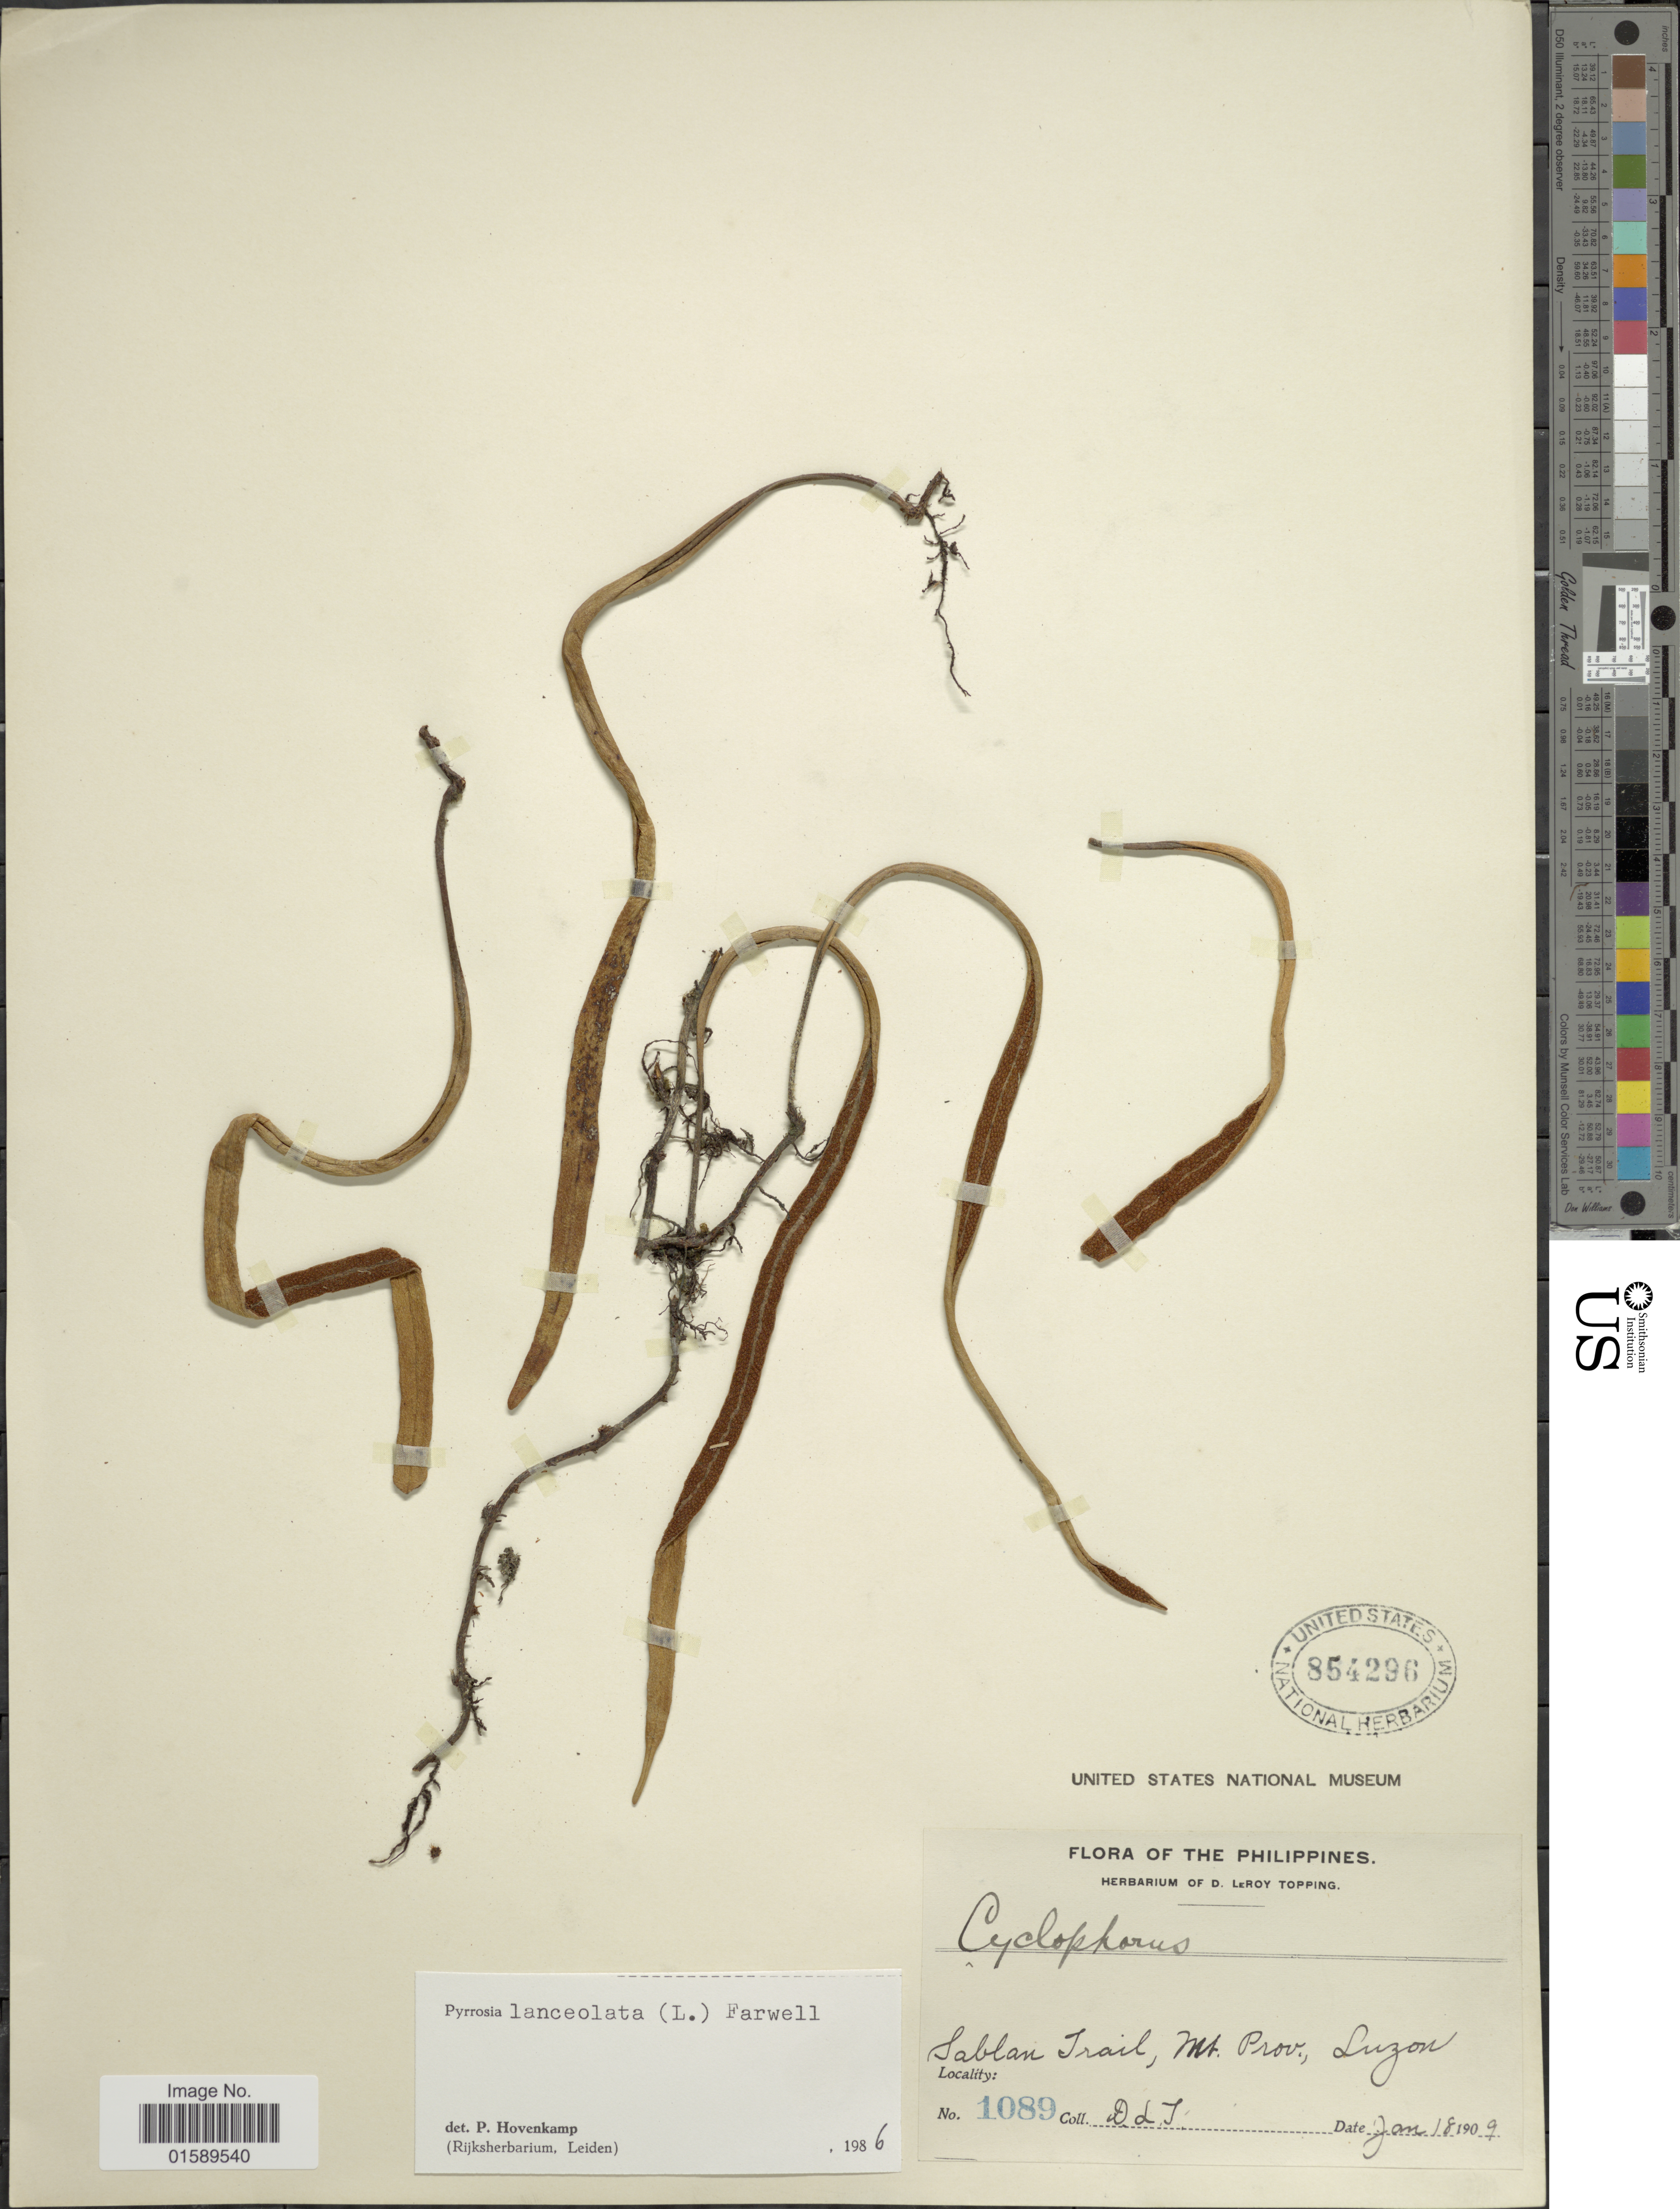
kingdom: Plantae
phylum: Tracheophyta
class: Polypodiopsida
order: Polypodiales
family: Polypodiaceae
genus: Pyrrosia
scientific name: Pyrrosia lanceolata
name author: (L.) Farw.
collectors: D. L. Topping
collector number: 1089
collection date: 1909-01-18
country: Philippines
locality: Sablan Trail, Mt. Prov., Luzon.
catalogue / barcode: US 854296